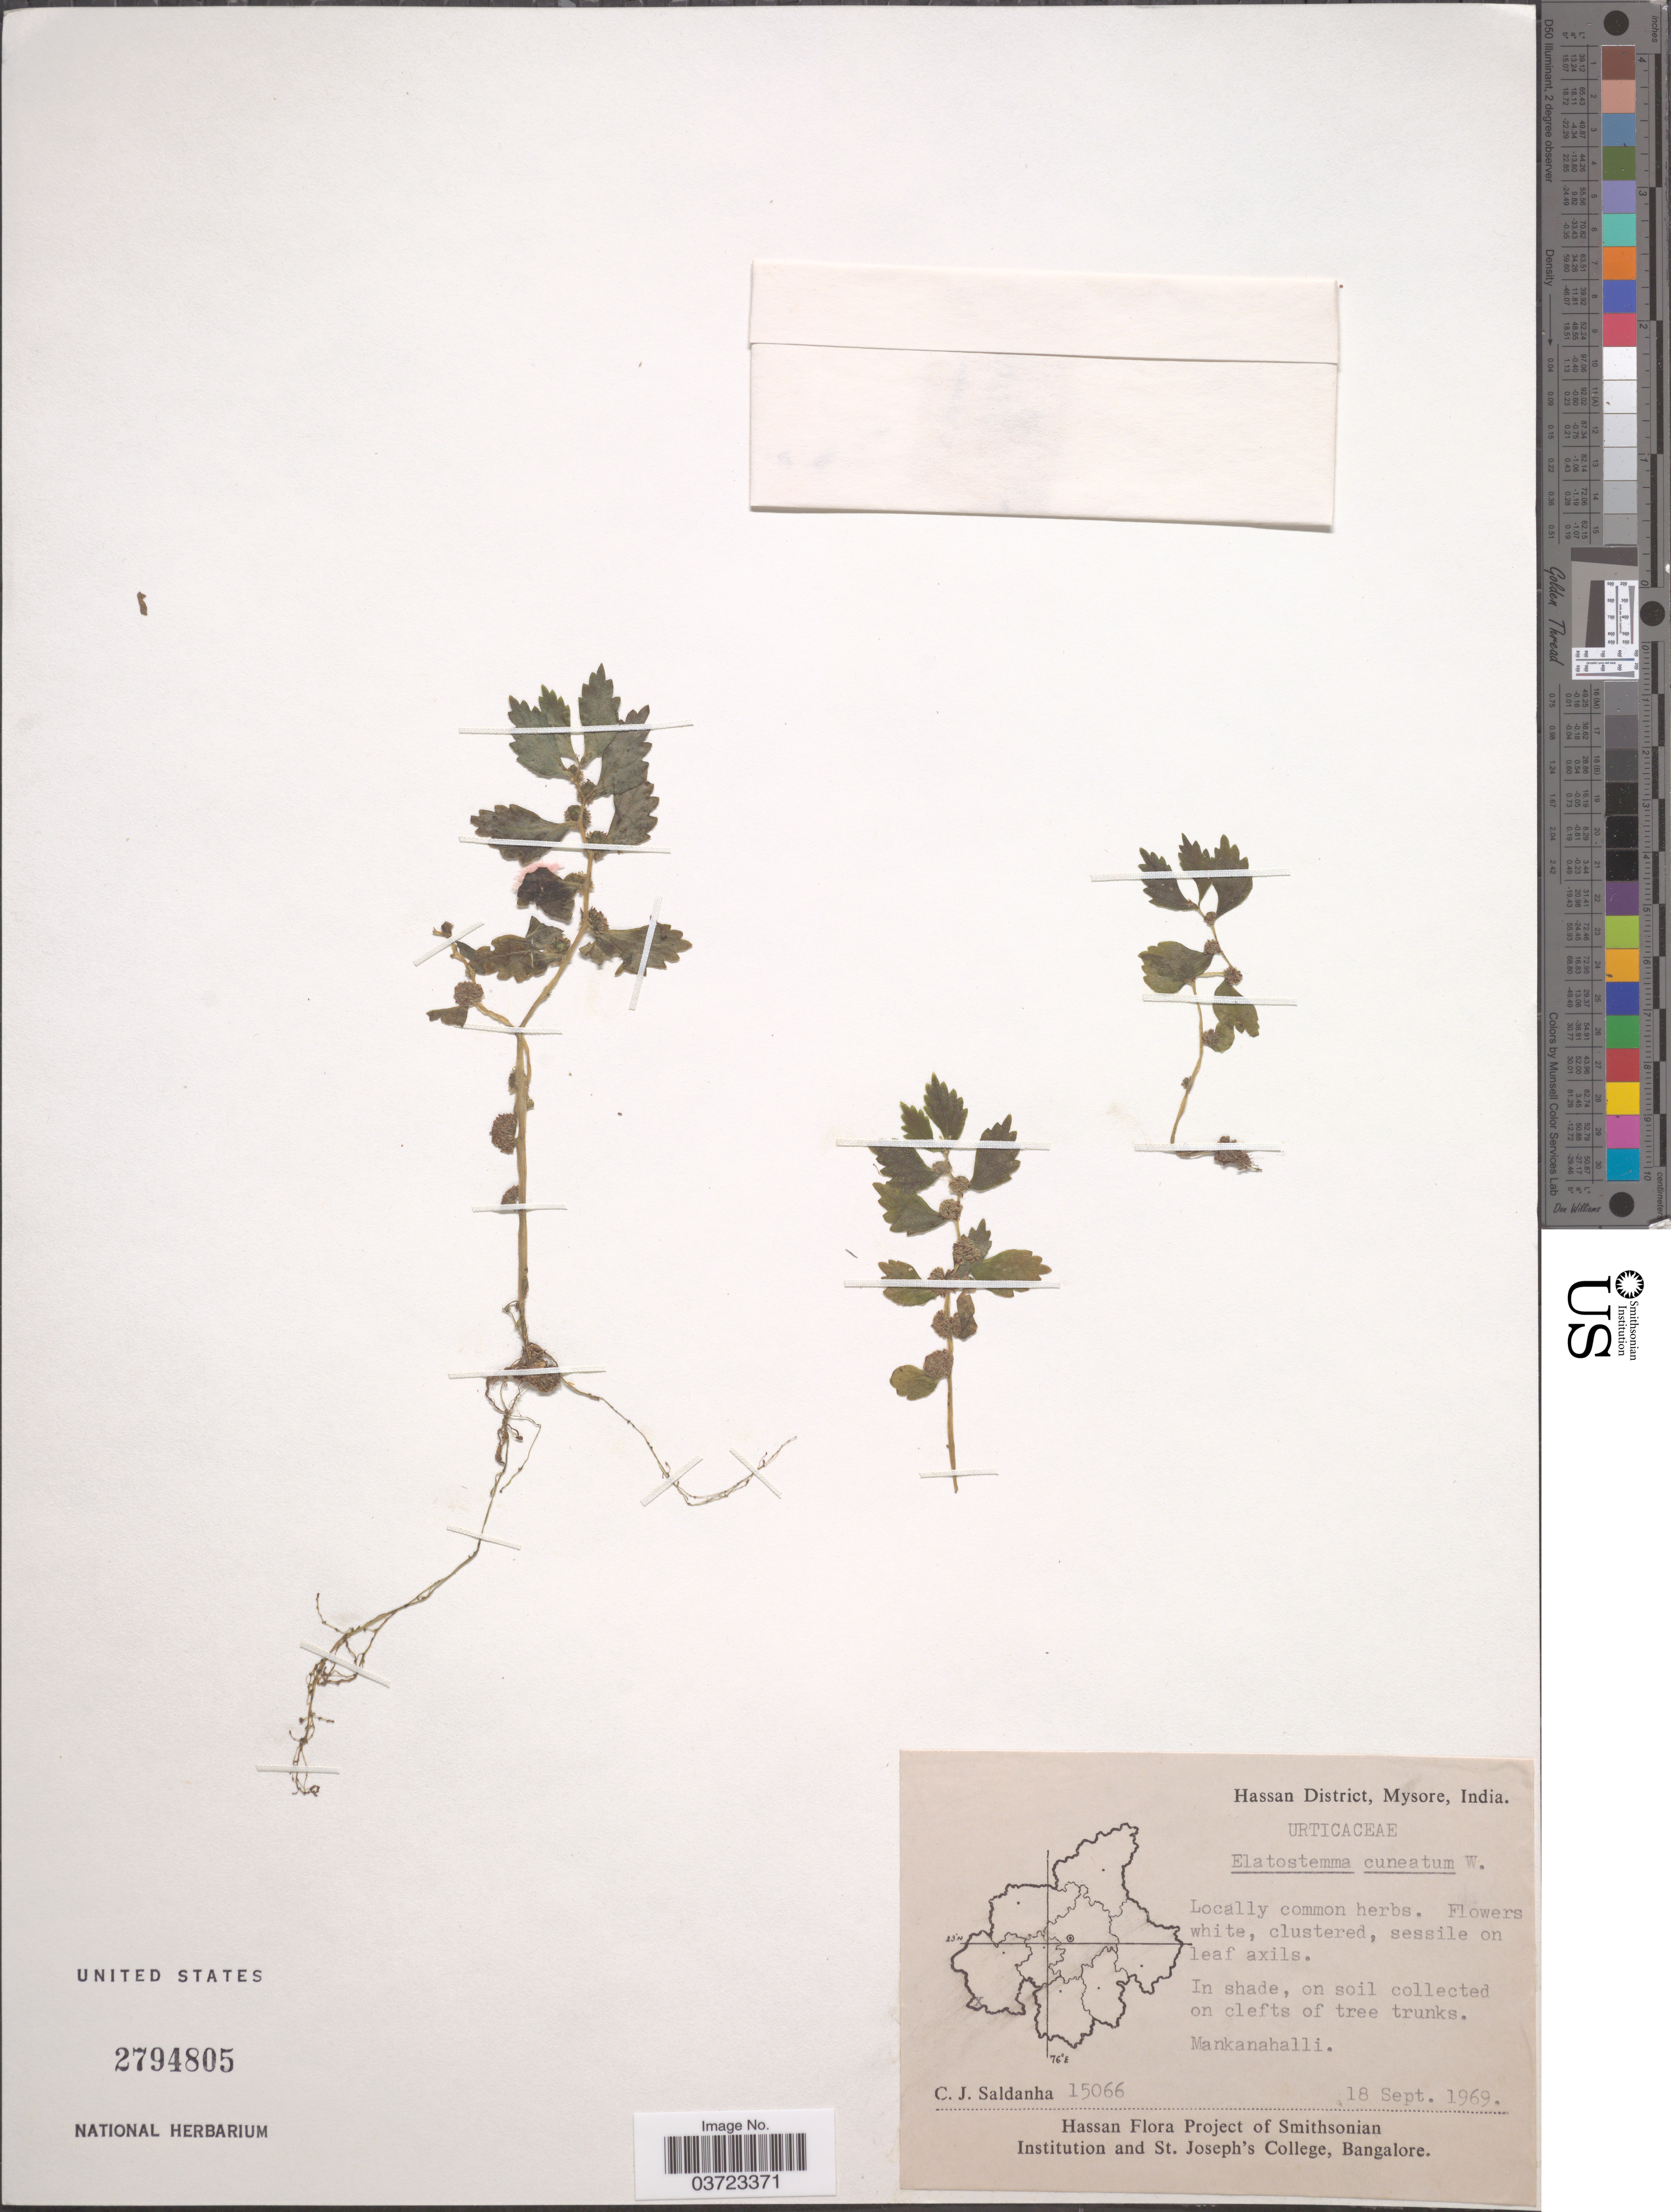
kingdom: Plantae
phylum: Tracheophyta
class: Magnoliopsida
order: Rosales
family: Urticaceae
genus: Elatostema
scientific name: Elatostema cuneatum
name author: Wight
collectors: C. J. Saldanha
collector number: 15066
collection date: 1969-09-18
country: India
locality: Hassan District, Mysore. Mankanahalli.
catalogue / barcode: US 2794805